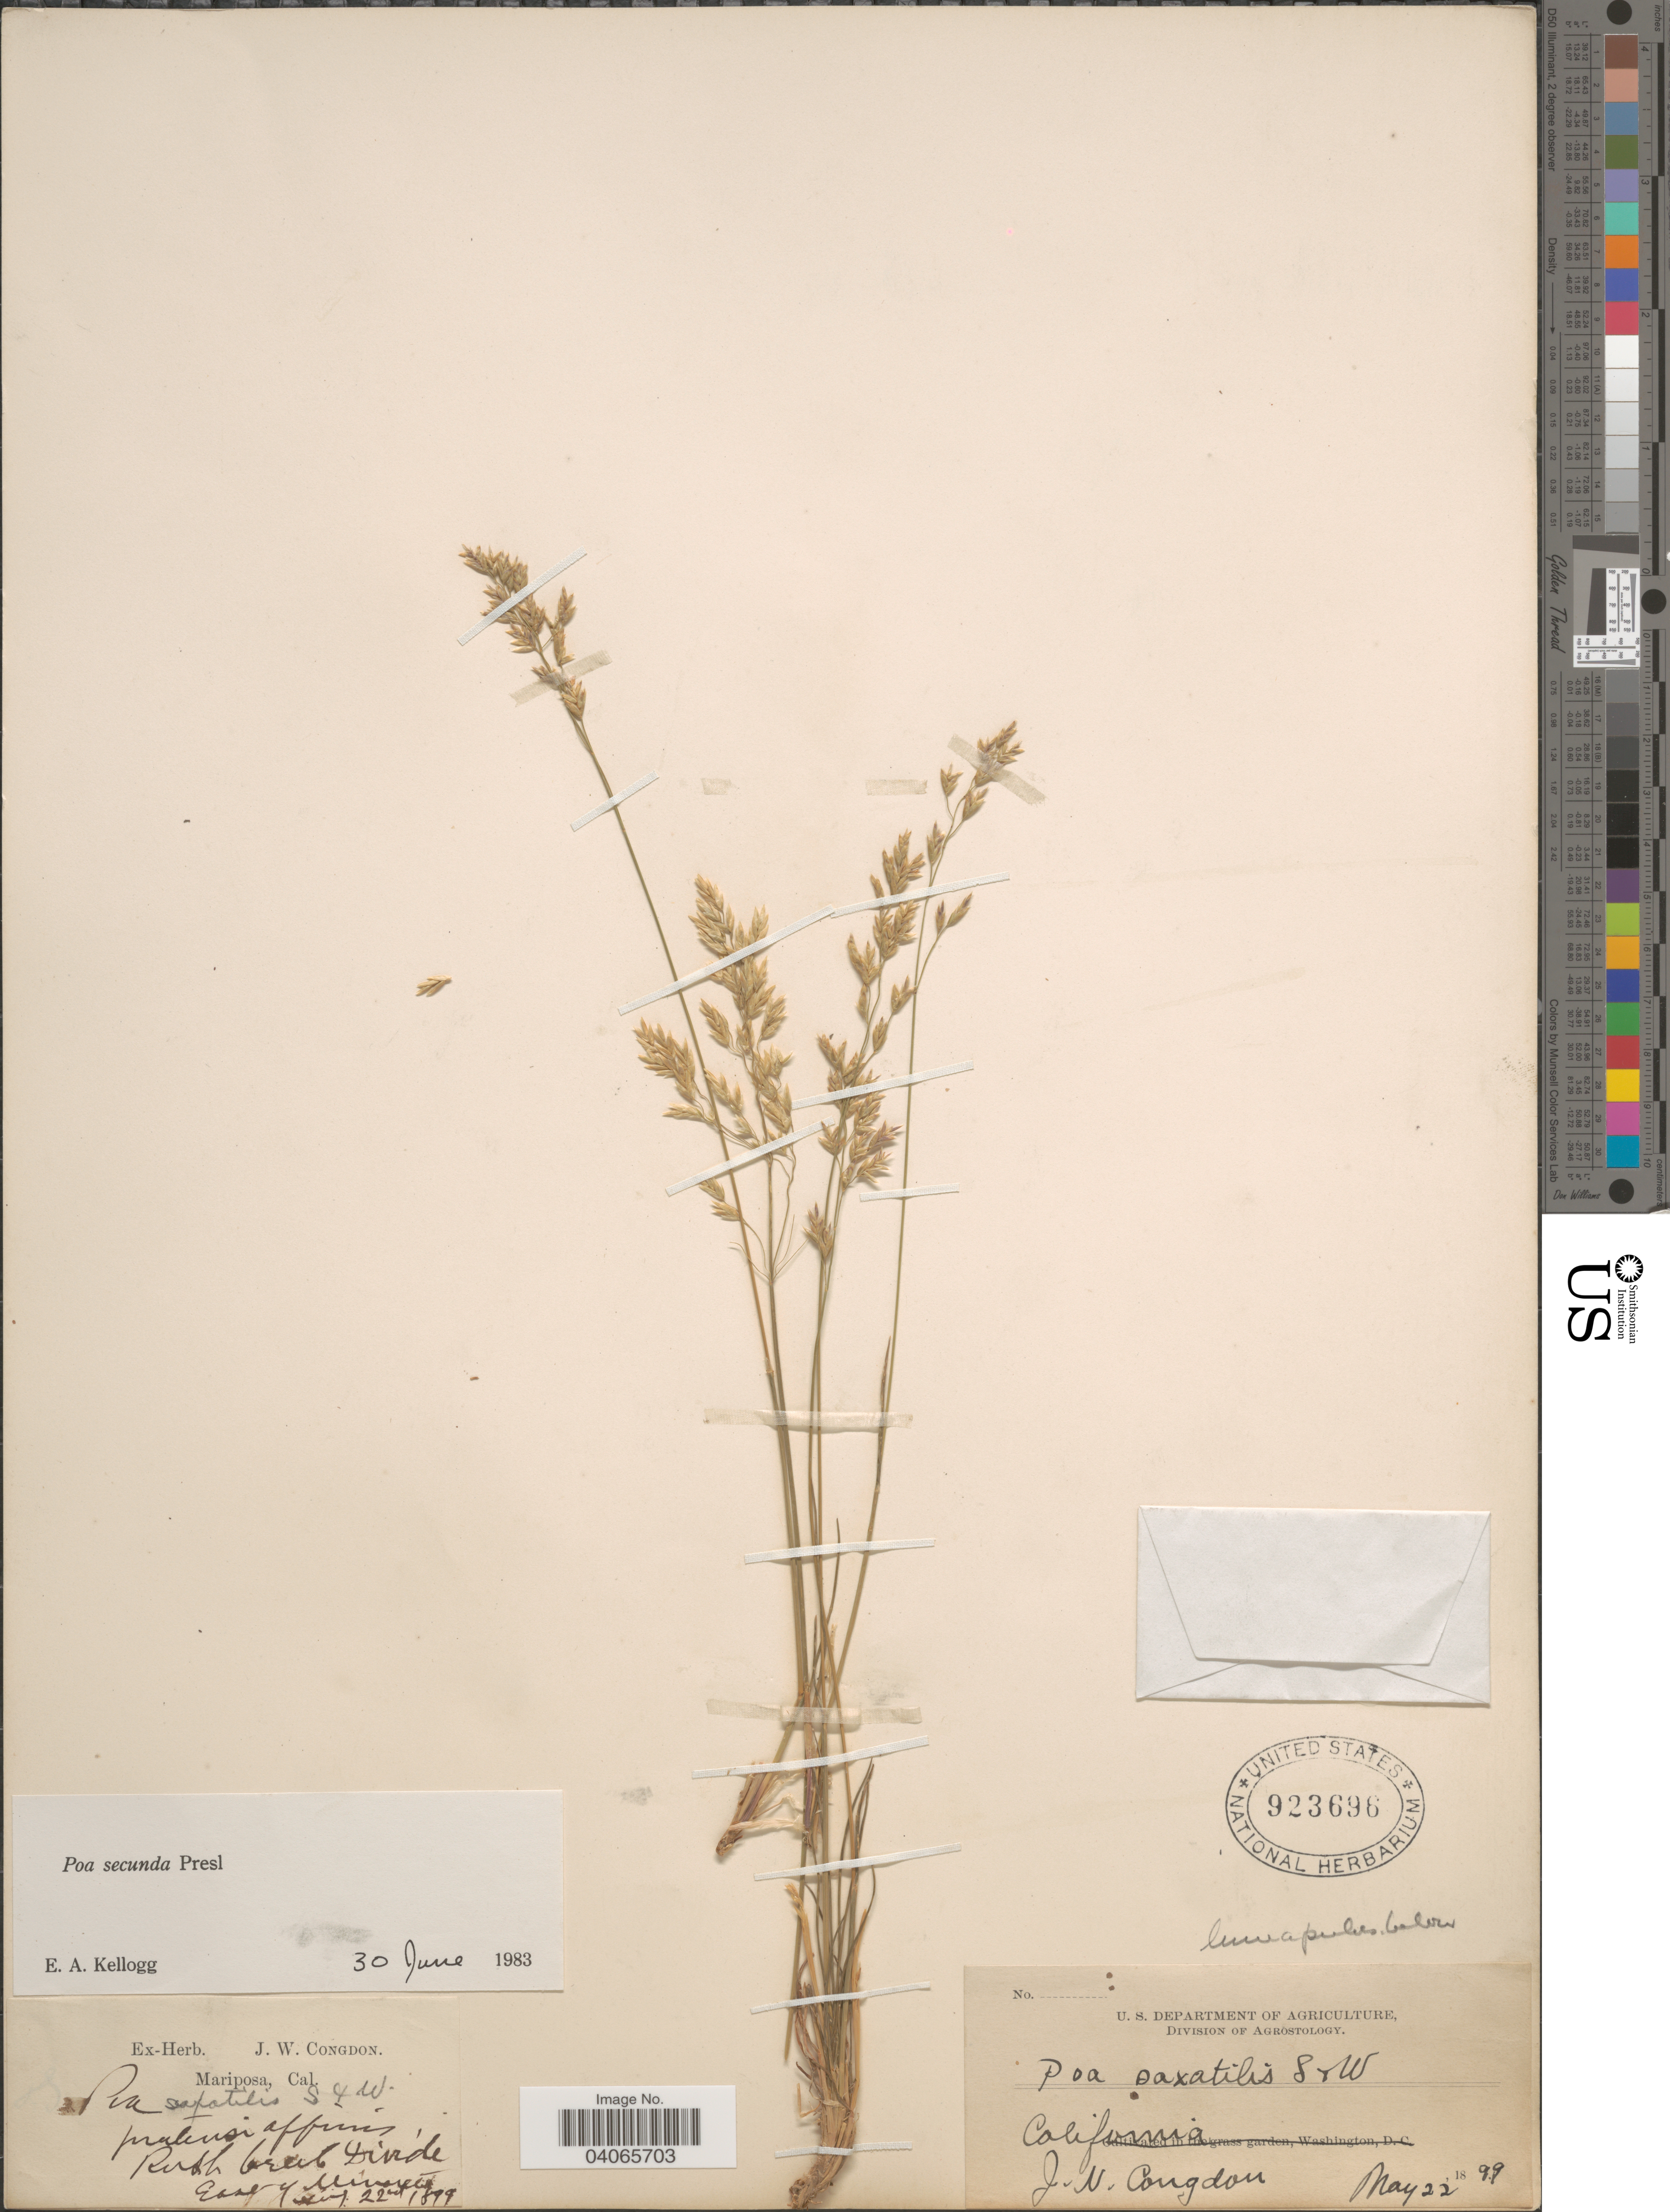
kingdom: Plantae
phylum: Tracheophyta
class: Liliopsida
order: Poales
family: Poaceae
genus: Poa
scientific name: Poa secunda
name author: J. Presl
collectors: J. W. Congdon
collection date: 1899-05-22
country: United States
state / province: California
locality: Rush Creek Divide East of Monocity.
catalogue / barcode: US 923696